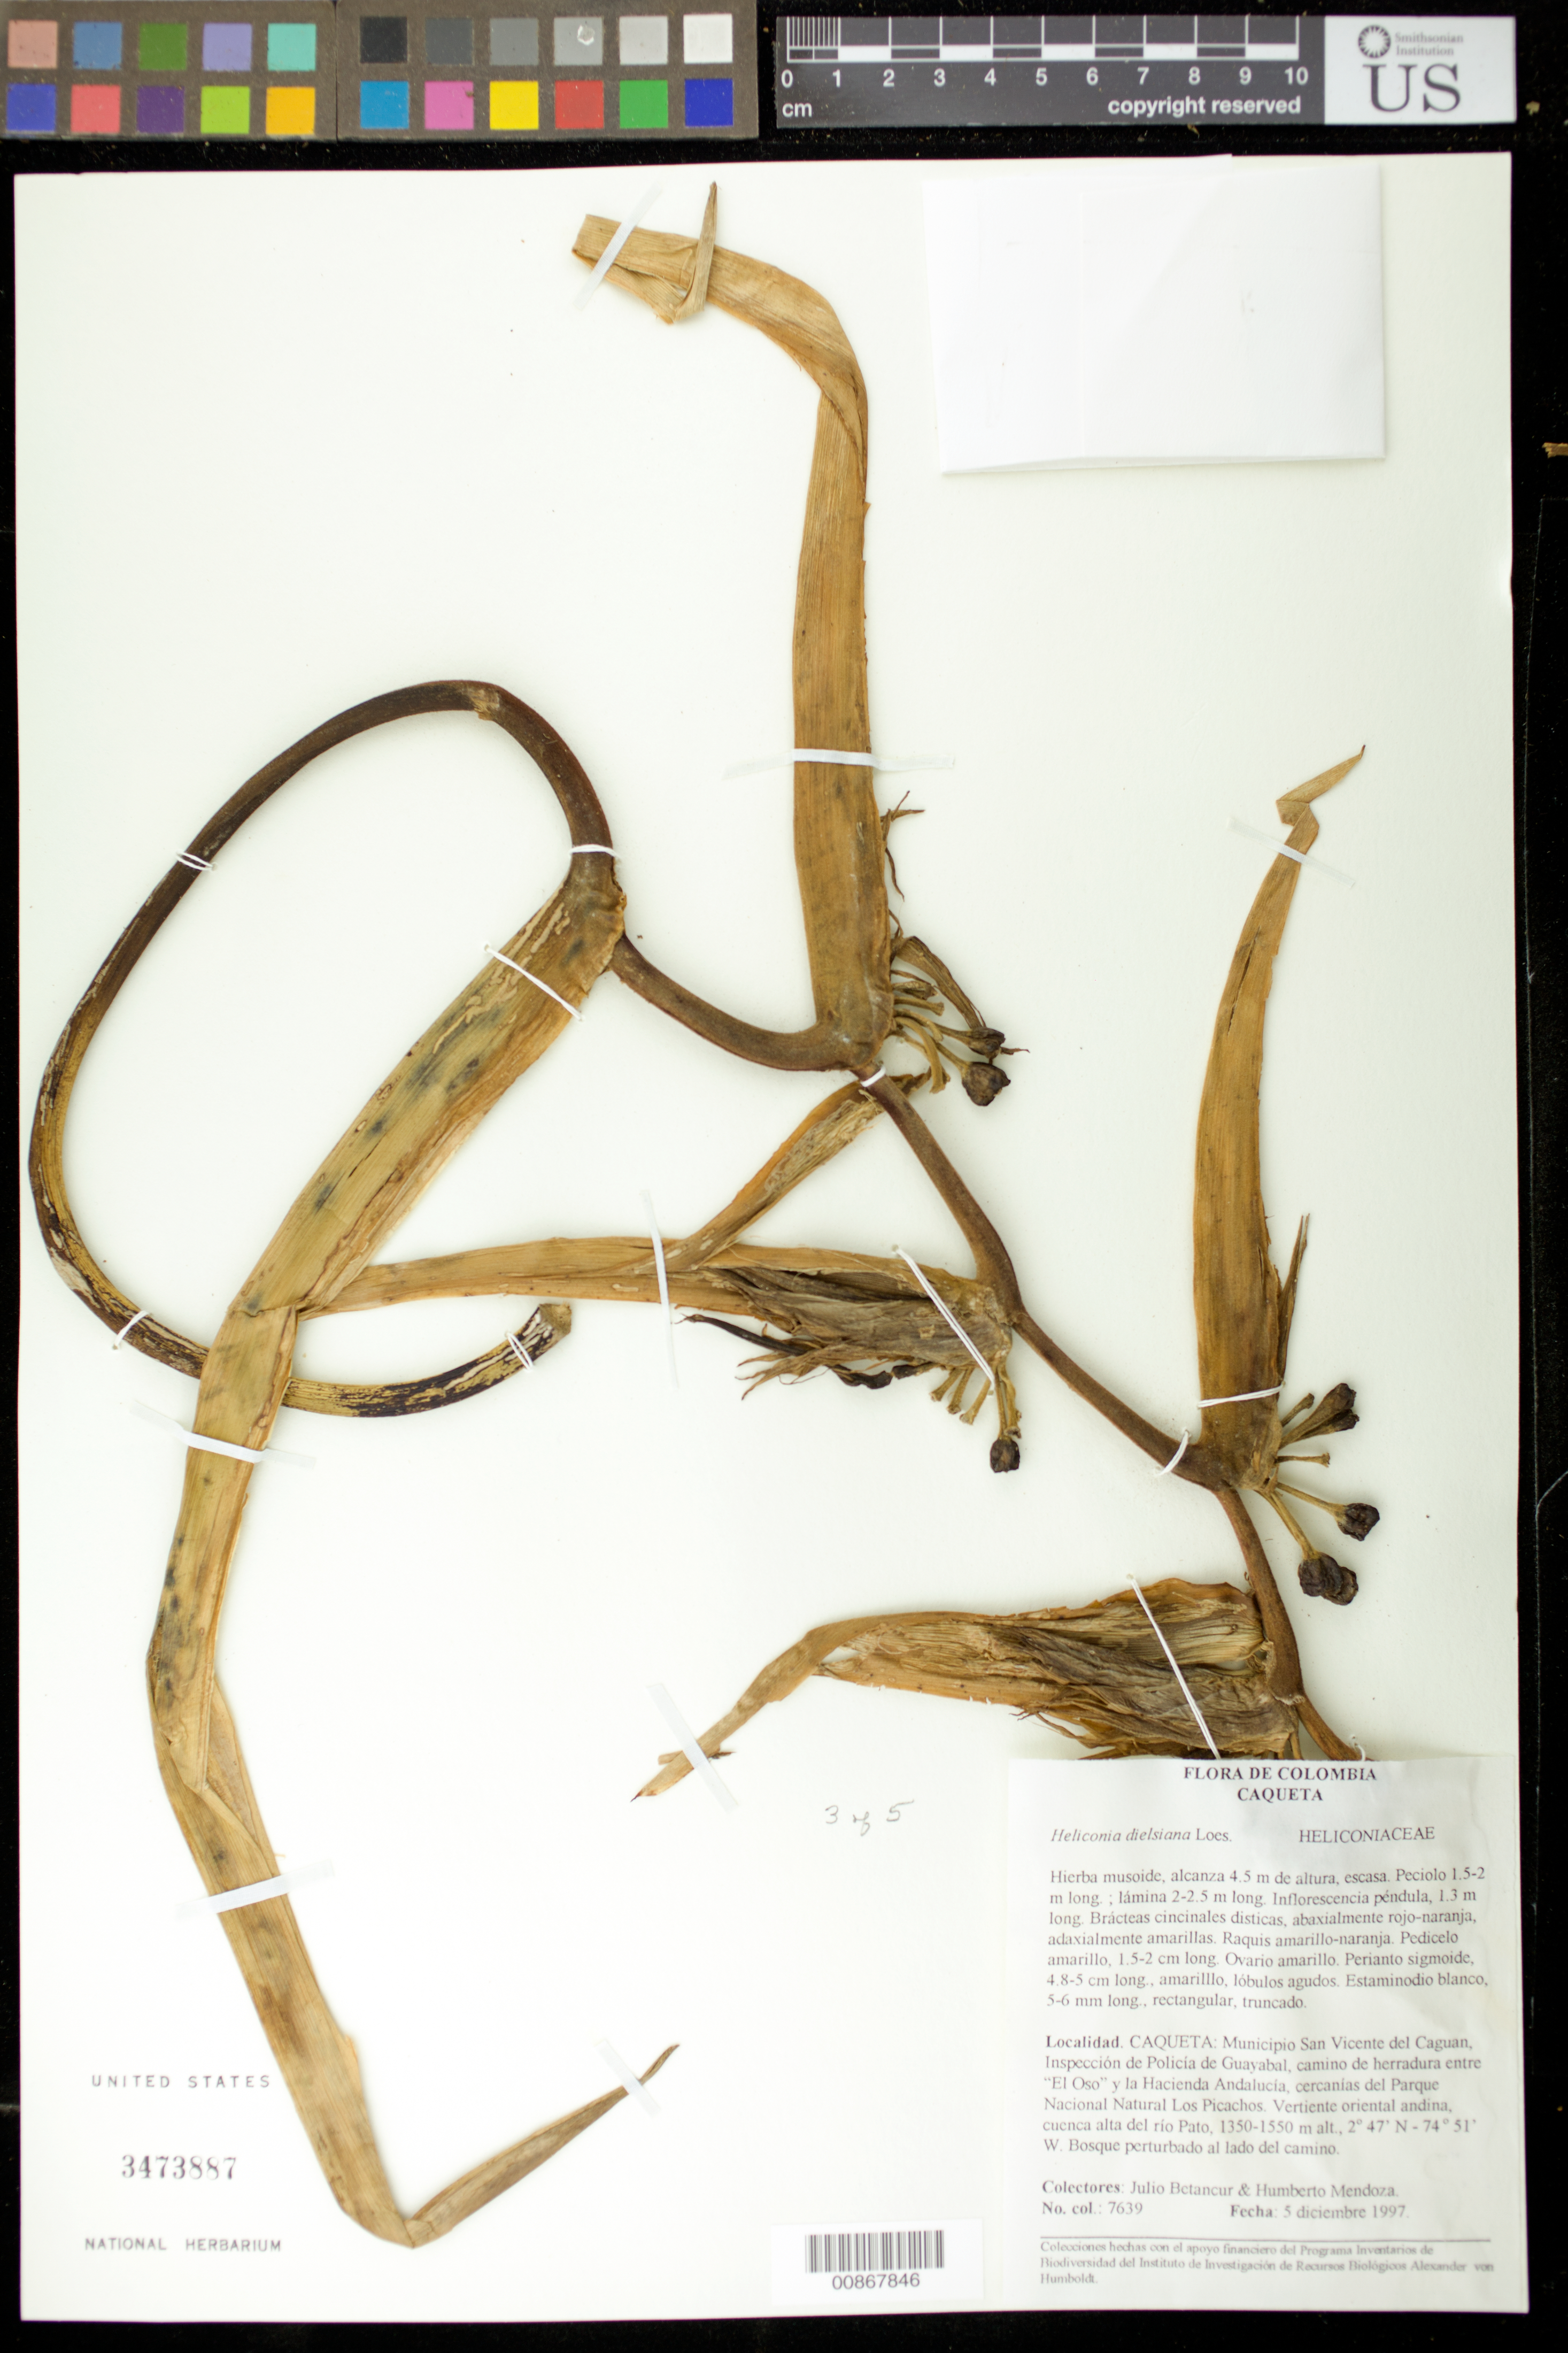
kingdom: Plantae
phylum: Tracheophyta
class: Liliopsida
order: Zingiberales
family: Heliconiaceae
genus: Heliconia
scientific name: Heliconia densiflora 'Fireflash'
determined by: Kress, W. J., (US), Smithsonian Institution - National Museum of Natural History (UNITED STATES)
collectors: J. C. Betancur & H. Mendoza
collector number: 7639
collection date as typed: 05 Dec 1997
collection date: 1997-12-05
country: Colombia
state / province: Caquetá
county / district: San Vicente del Caguan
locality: Inspeccion de Policia de Guayabal, camino de herradura entre "El Oso" y la Hacienda Andalusia, cercanias del Pargue Nacional Natural Los Picachos. Vertiento oriental andina,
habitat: Bosque perturbado lado del camino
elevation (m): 1350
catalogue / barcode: US 3473887